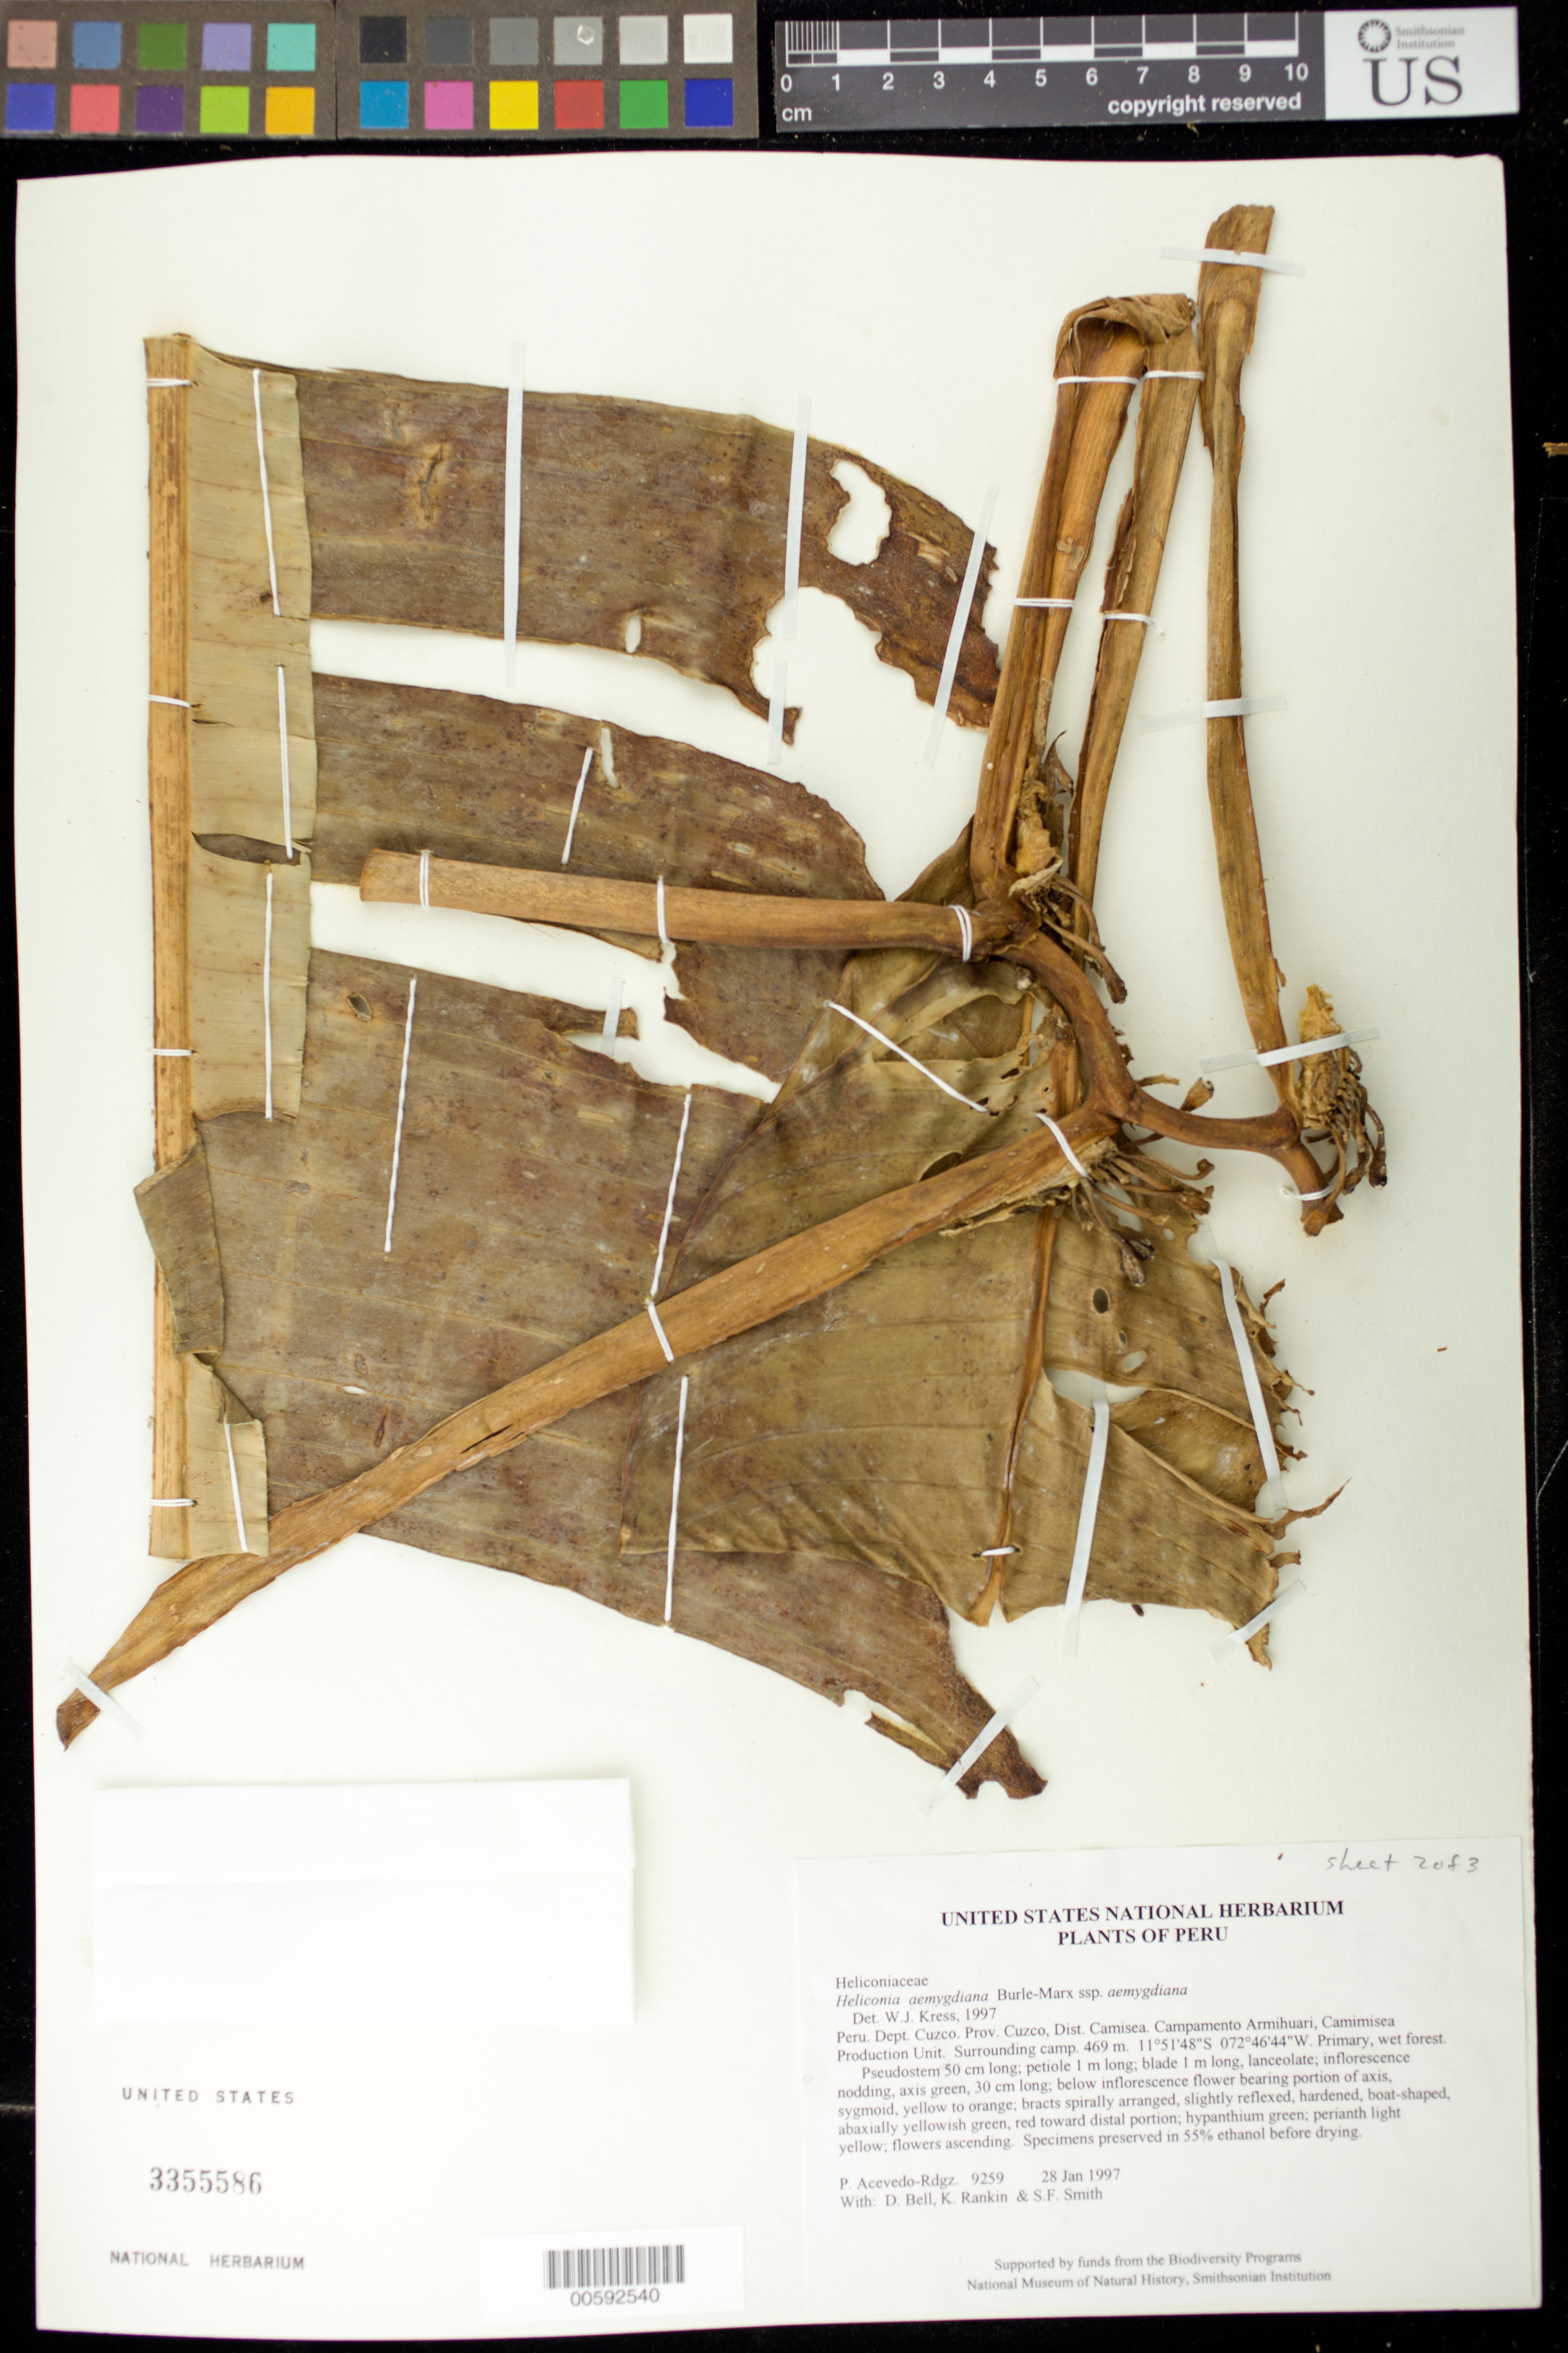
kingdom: Plantae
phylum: Tracheophyta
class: Liliopsida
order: Zingiberales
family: Heliconiaceae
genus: Heliconia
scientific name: Heliconia aemygdiana subsp. aemygdiana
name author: Burle-Marx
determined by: Kress, W. J., (US), Smithsonian Institution - National Museum of Natural History (UNITED STATES)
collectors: P. Acevedo-Rodr., D. A. Bell, K. B. Rankin & S.F. Smith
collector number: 9259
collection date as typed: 28 Jan 1997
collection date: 1997-01-28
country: Peru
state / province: Cusco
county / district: Cusco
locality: Districto Camisea, Campamento Armihuari, Camimisea Production Unit. Surrounding camp.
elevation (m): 469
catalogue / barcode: US 3355586